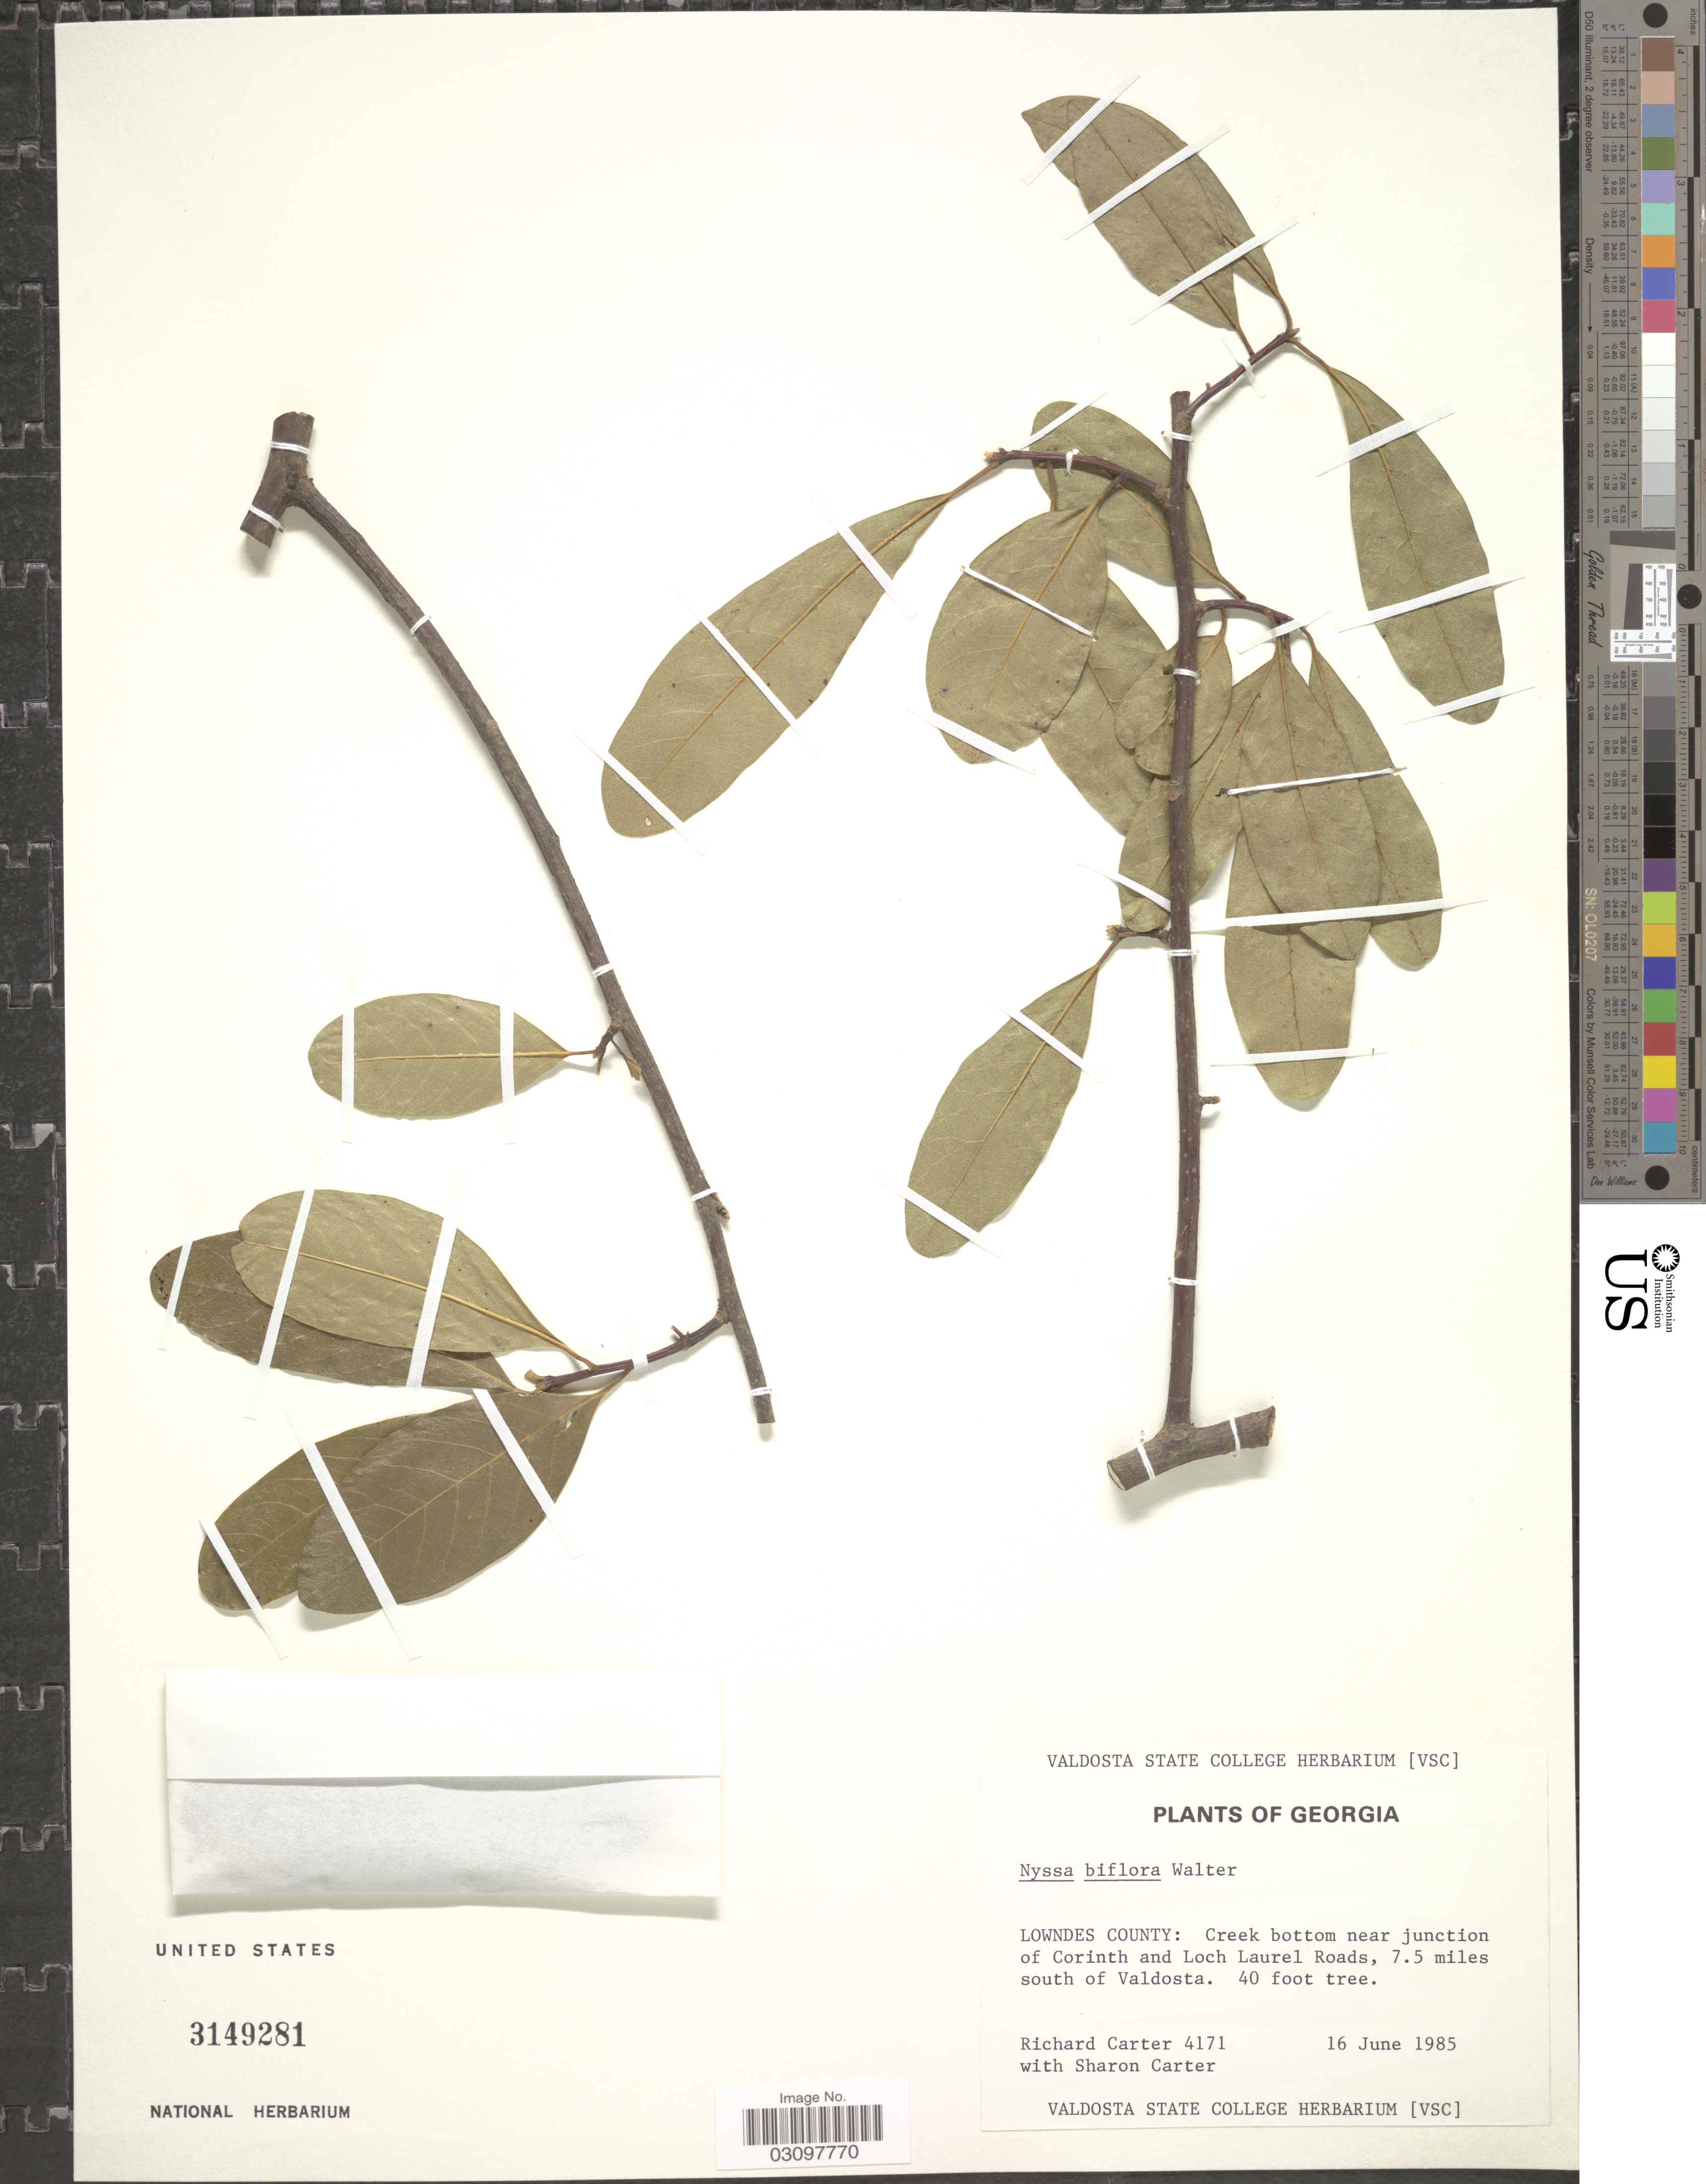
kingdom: Plantae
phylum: Tracheophyta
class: Magnoliopsida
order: Cornales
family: Nyssaceae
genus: Nyssa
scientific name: Nyssa biflora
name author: Walter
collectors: R. Carter & S. Carter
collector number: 4171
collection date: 1985-06-16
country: United States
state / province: Georgia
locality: Lowndes County: Creek bottom near junction of Corinth and Loch Laurel Roads, 7.5 miles south of Valdosta.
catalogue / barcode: US 3149281